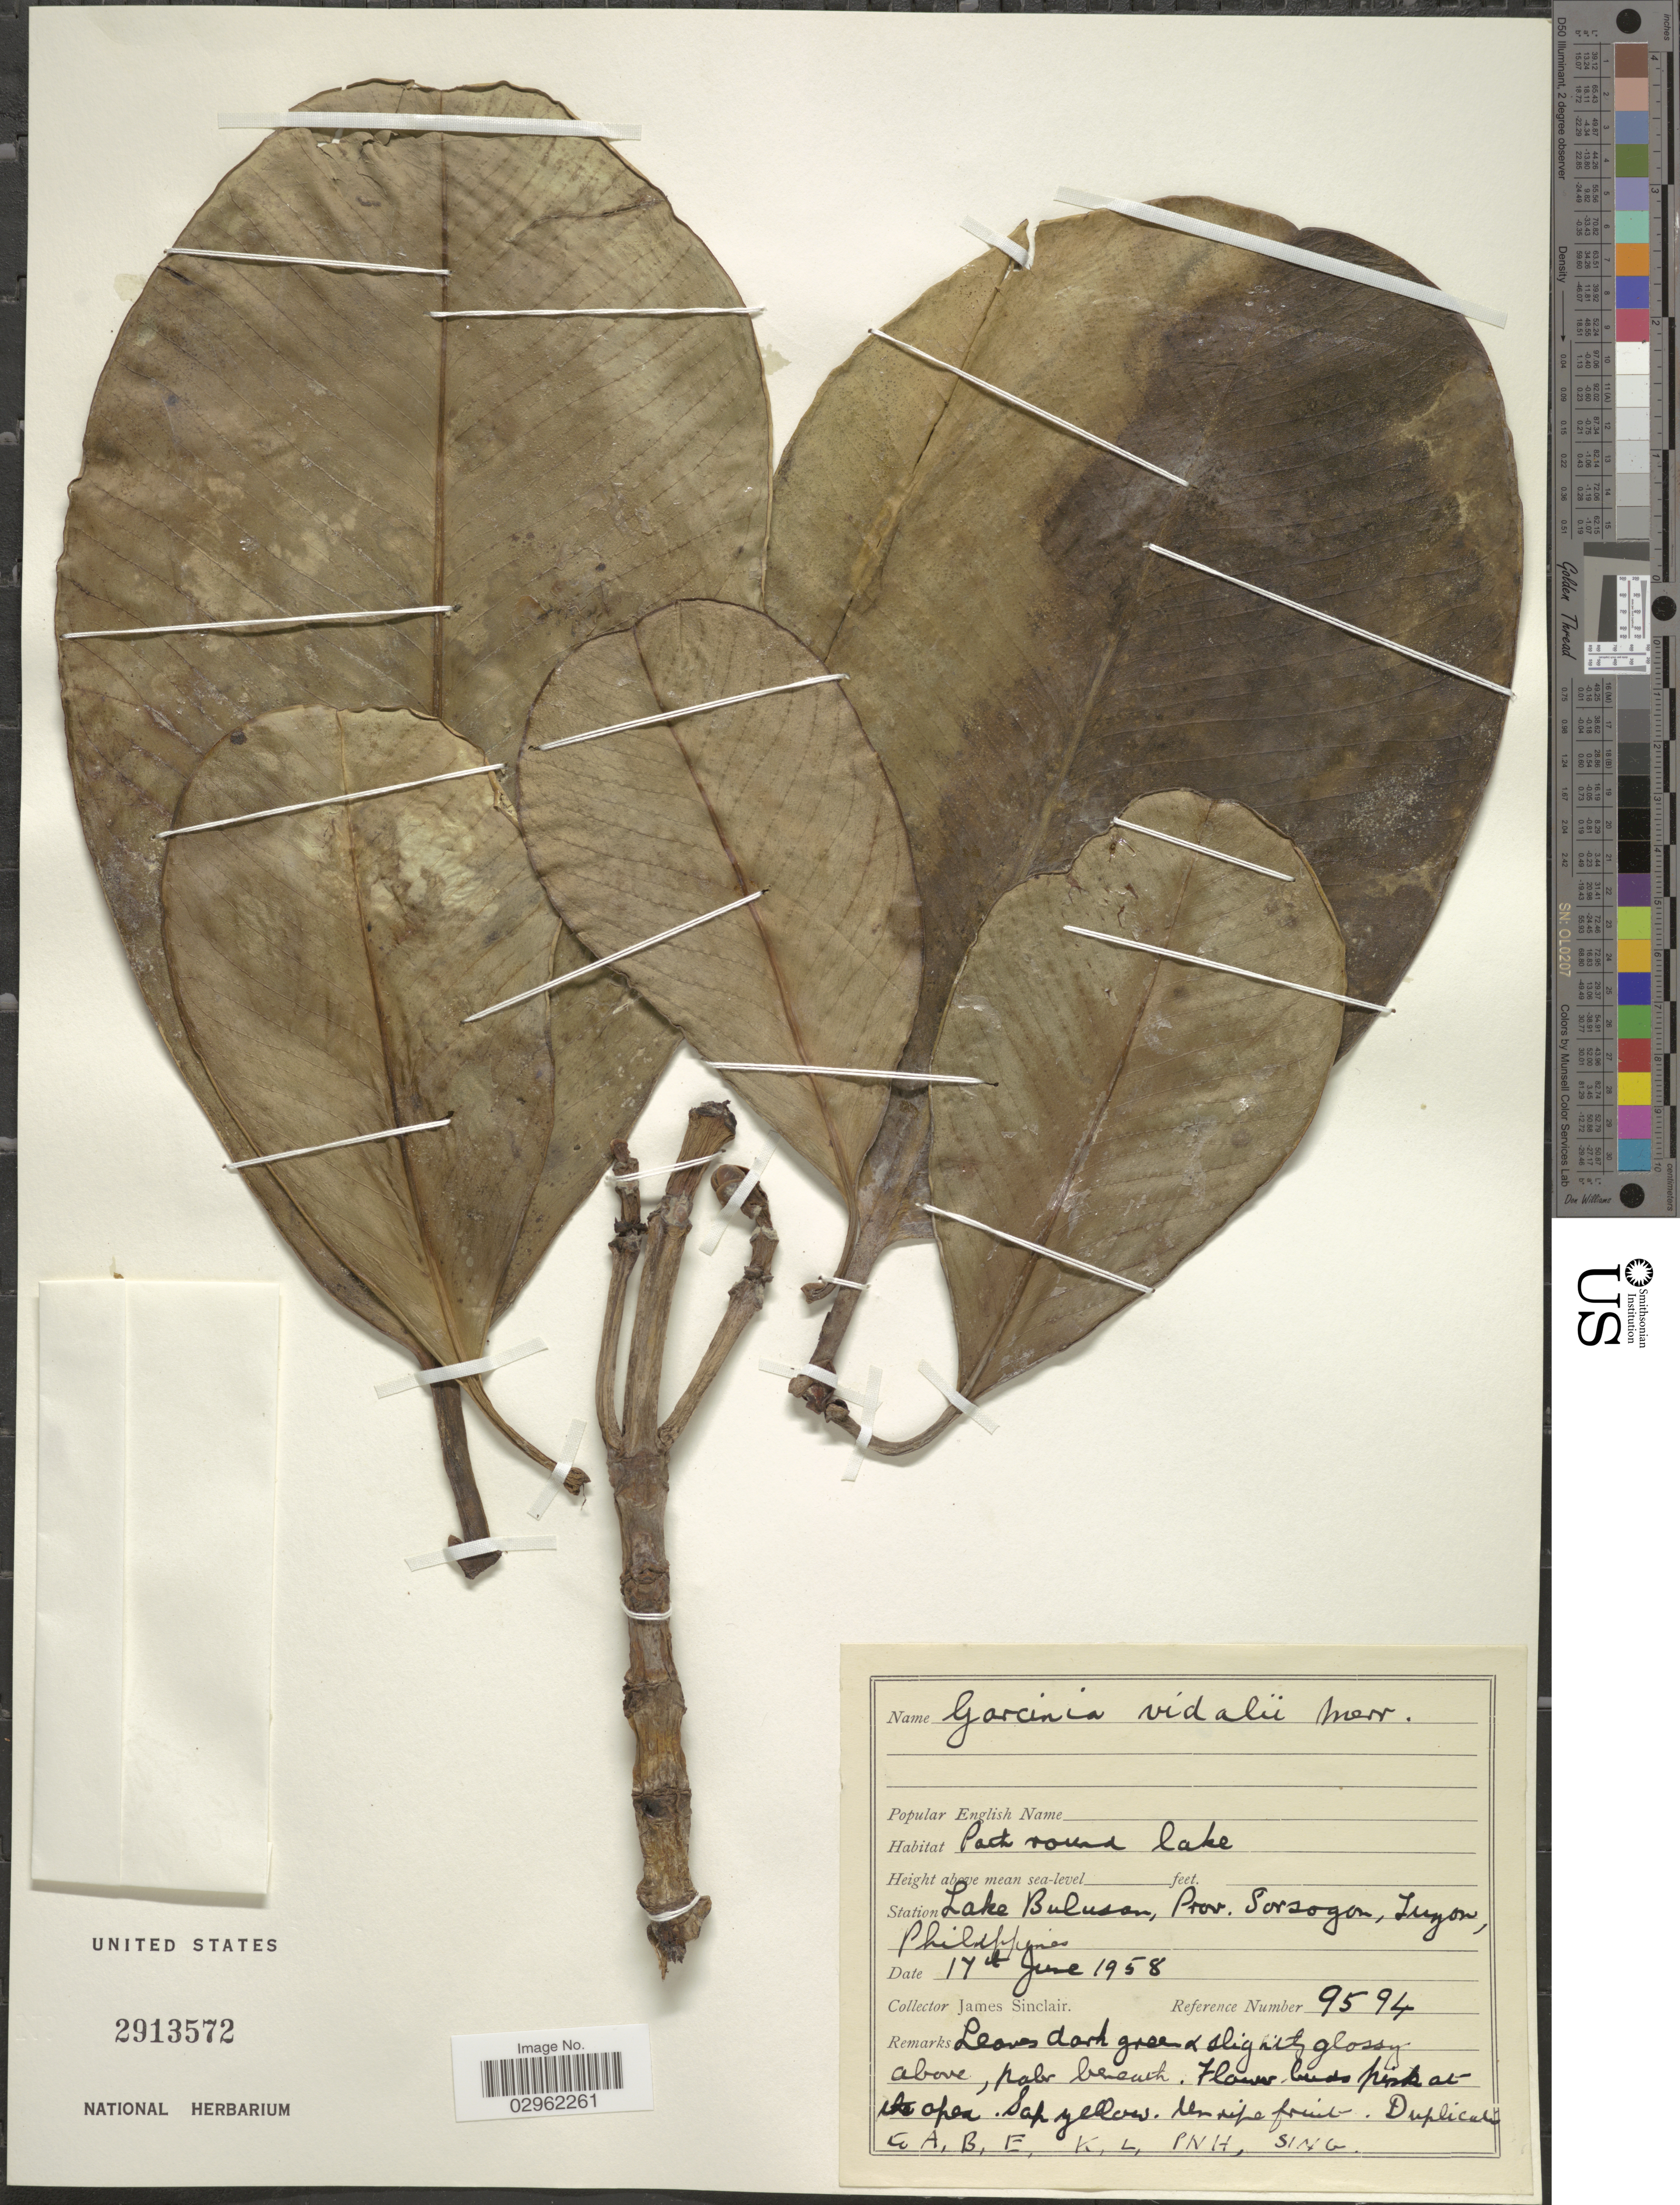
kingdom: Plantae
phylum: Tracheophyta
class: Magnoliopsida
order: Malpighiales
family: Clusiaceae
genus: Garcinia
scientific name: Garcinia vidalii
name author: Merr.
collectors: J. Sinclair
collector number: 9594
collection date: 1956-06-17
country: Philippines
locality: Lake Bulusan, Prov. Sorsogon, Luzon.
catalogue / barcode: US 2913572